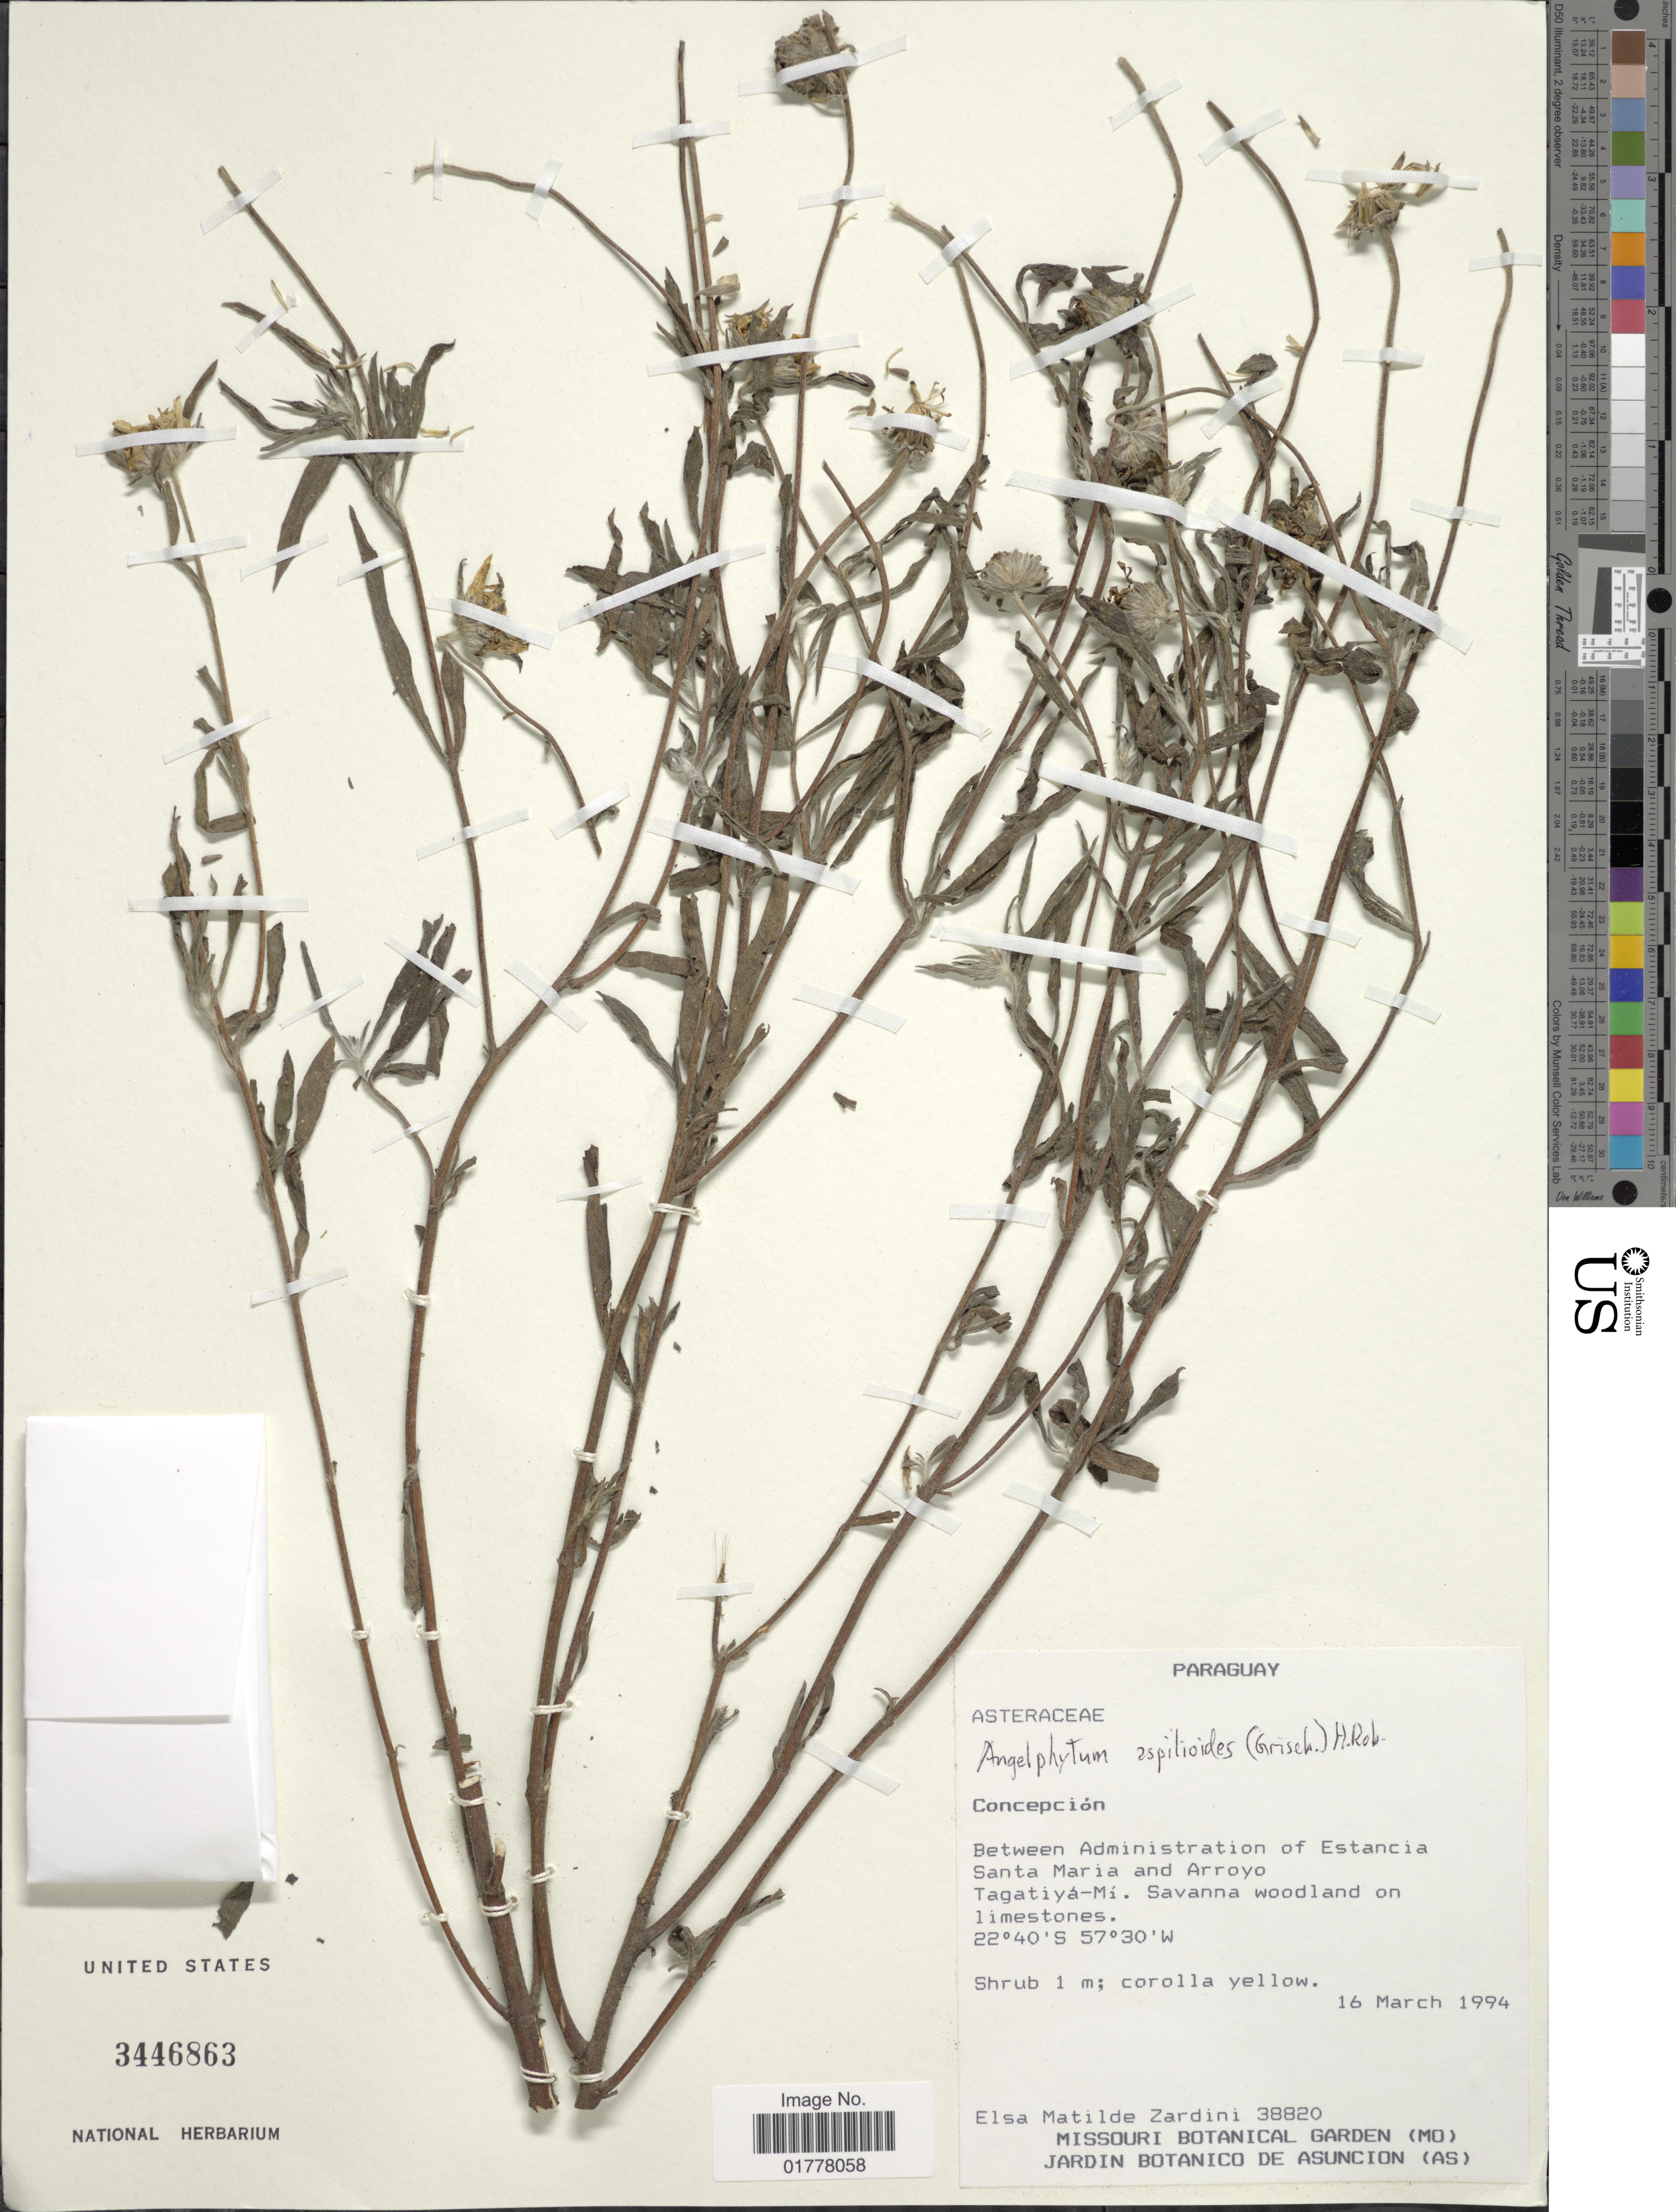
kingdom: Plantae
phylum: Tracheophyta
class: Magnoliopsida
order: Asterales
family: Asteraceae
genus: Angelphytum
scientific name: Angelphytum aspilioides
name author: (Griseb.) H. Rob.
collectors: E. M. Zardini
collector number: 38820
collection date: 1994-03-16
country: Paraguay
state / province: Concepcion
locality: Concepción. Between Administration of Estancia Santa Maria and Arroyo Tagatiyá-Mí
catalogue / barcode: US 3446863